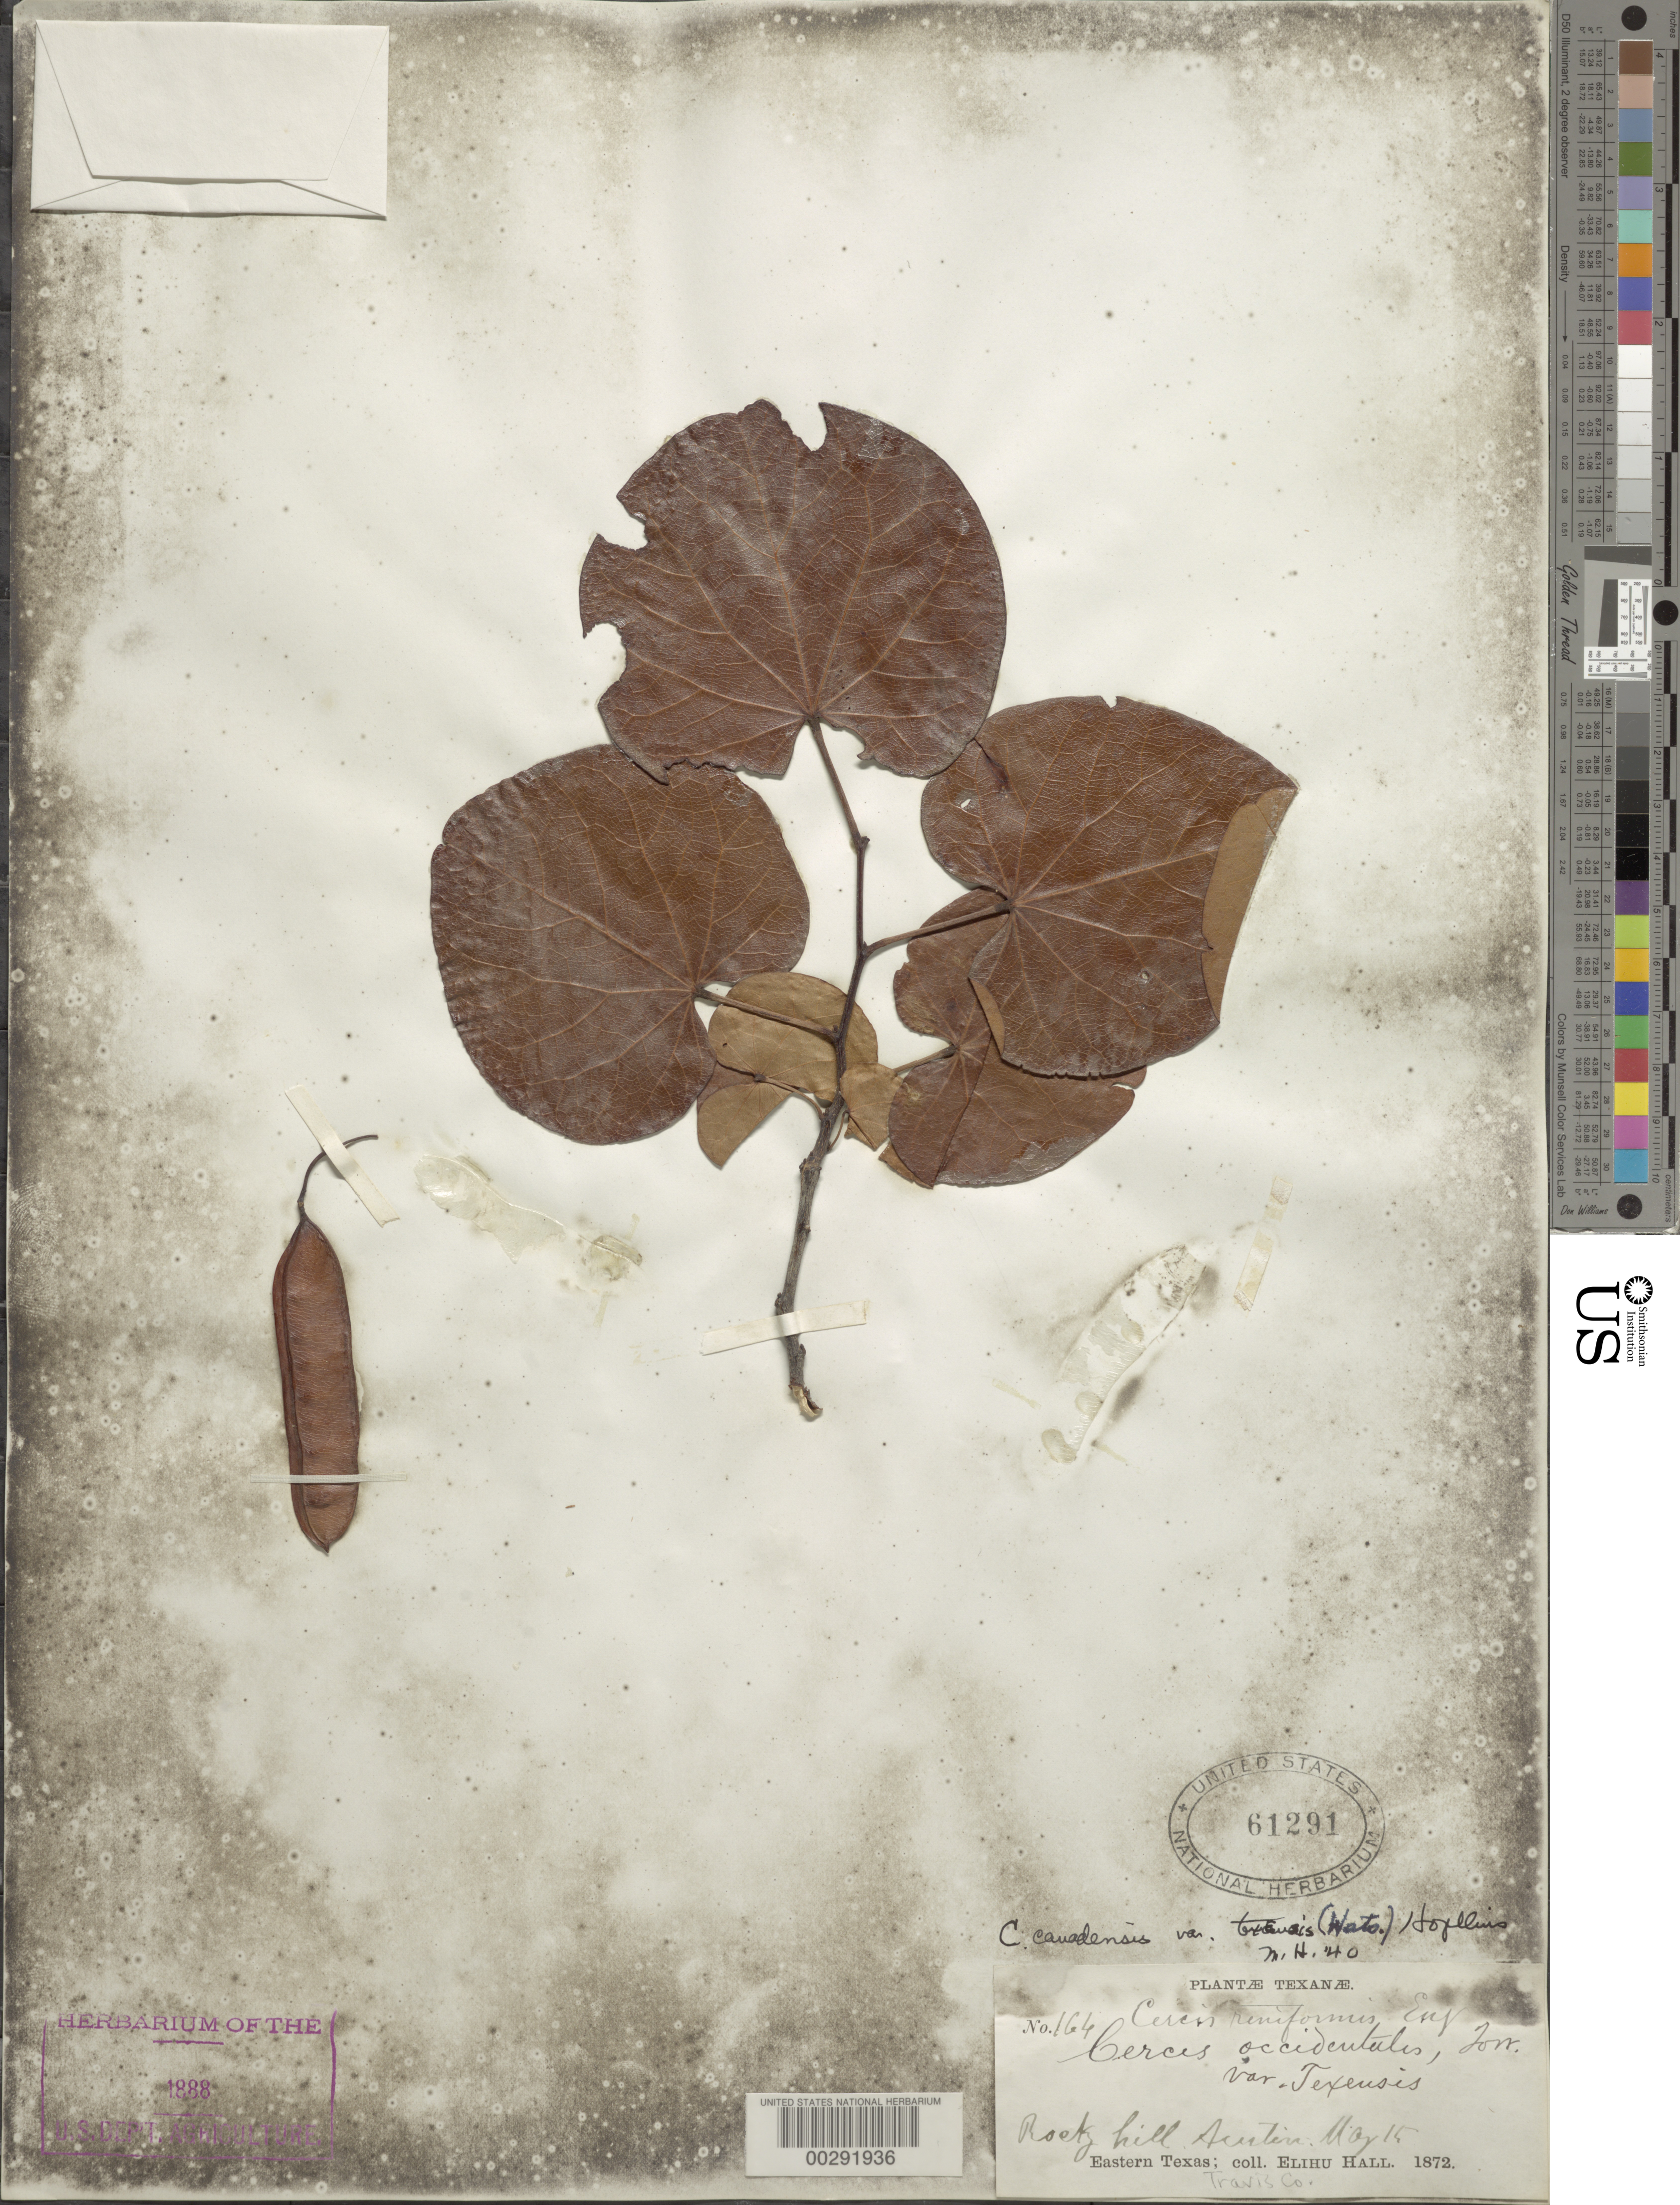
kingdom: Plantae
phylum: Tracheophyta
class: Magnoliopsida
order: Fabales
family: Fabaceae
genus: Cercis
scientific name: Cercis reniformis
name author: A. Gray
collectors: E. Hall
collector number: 164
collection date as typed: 15 May 1872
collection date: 1872-05-15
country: United States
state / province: Texas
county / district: Travis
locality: Austin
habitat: Rocky hill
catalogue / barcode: US 61291